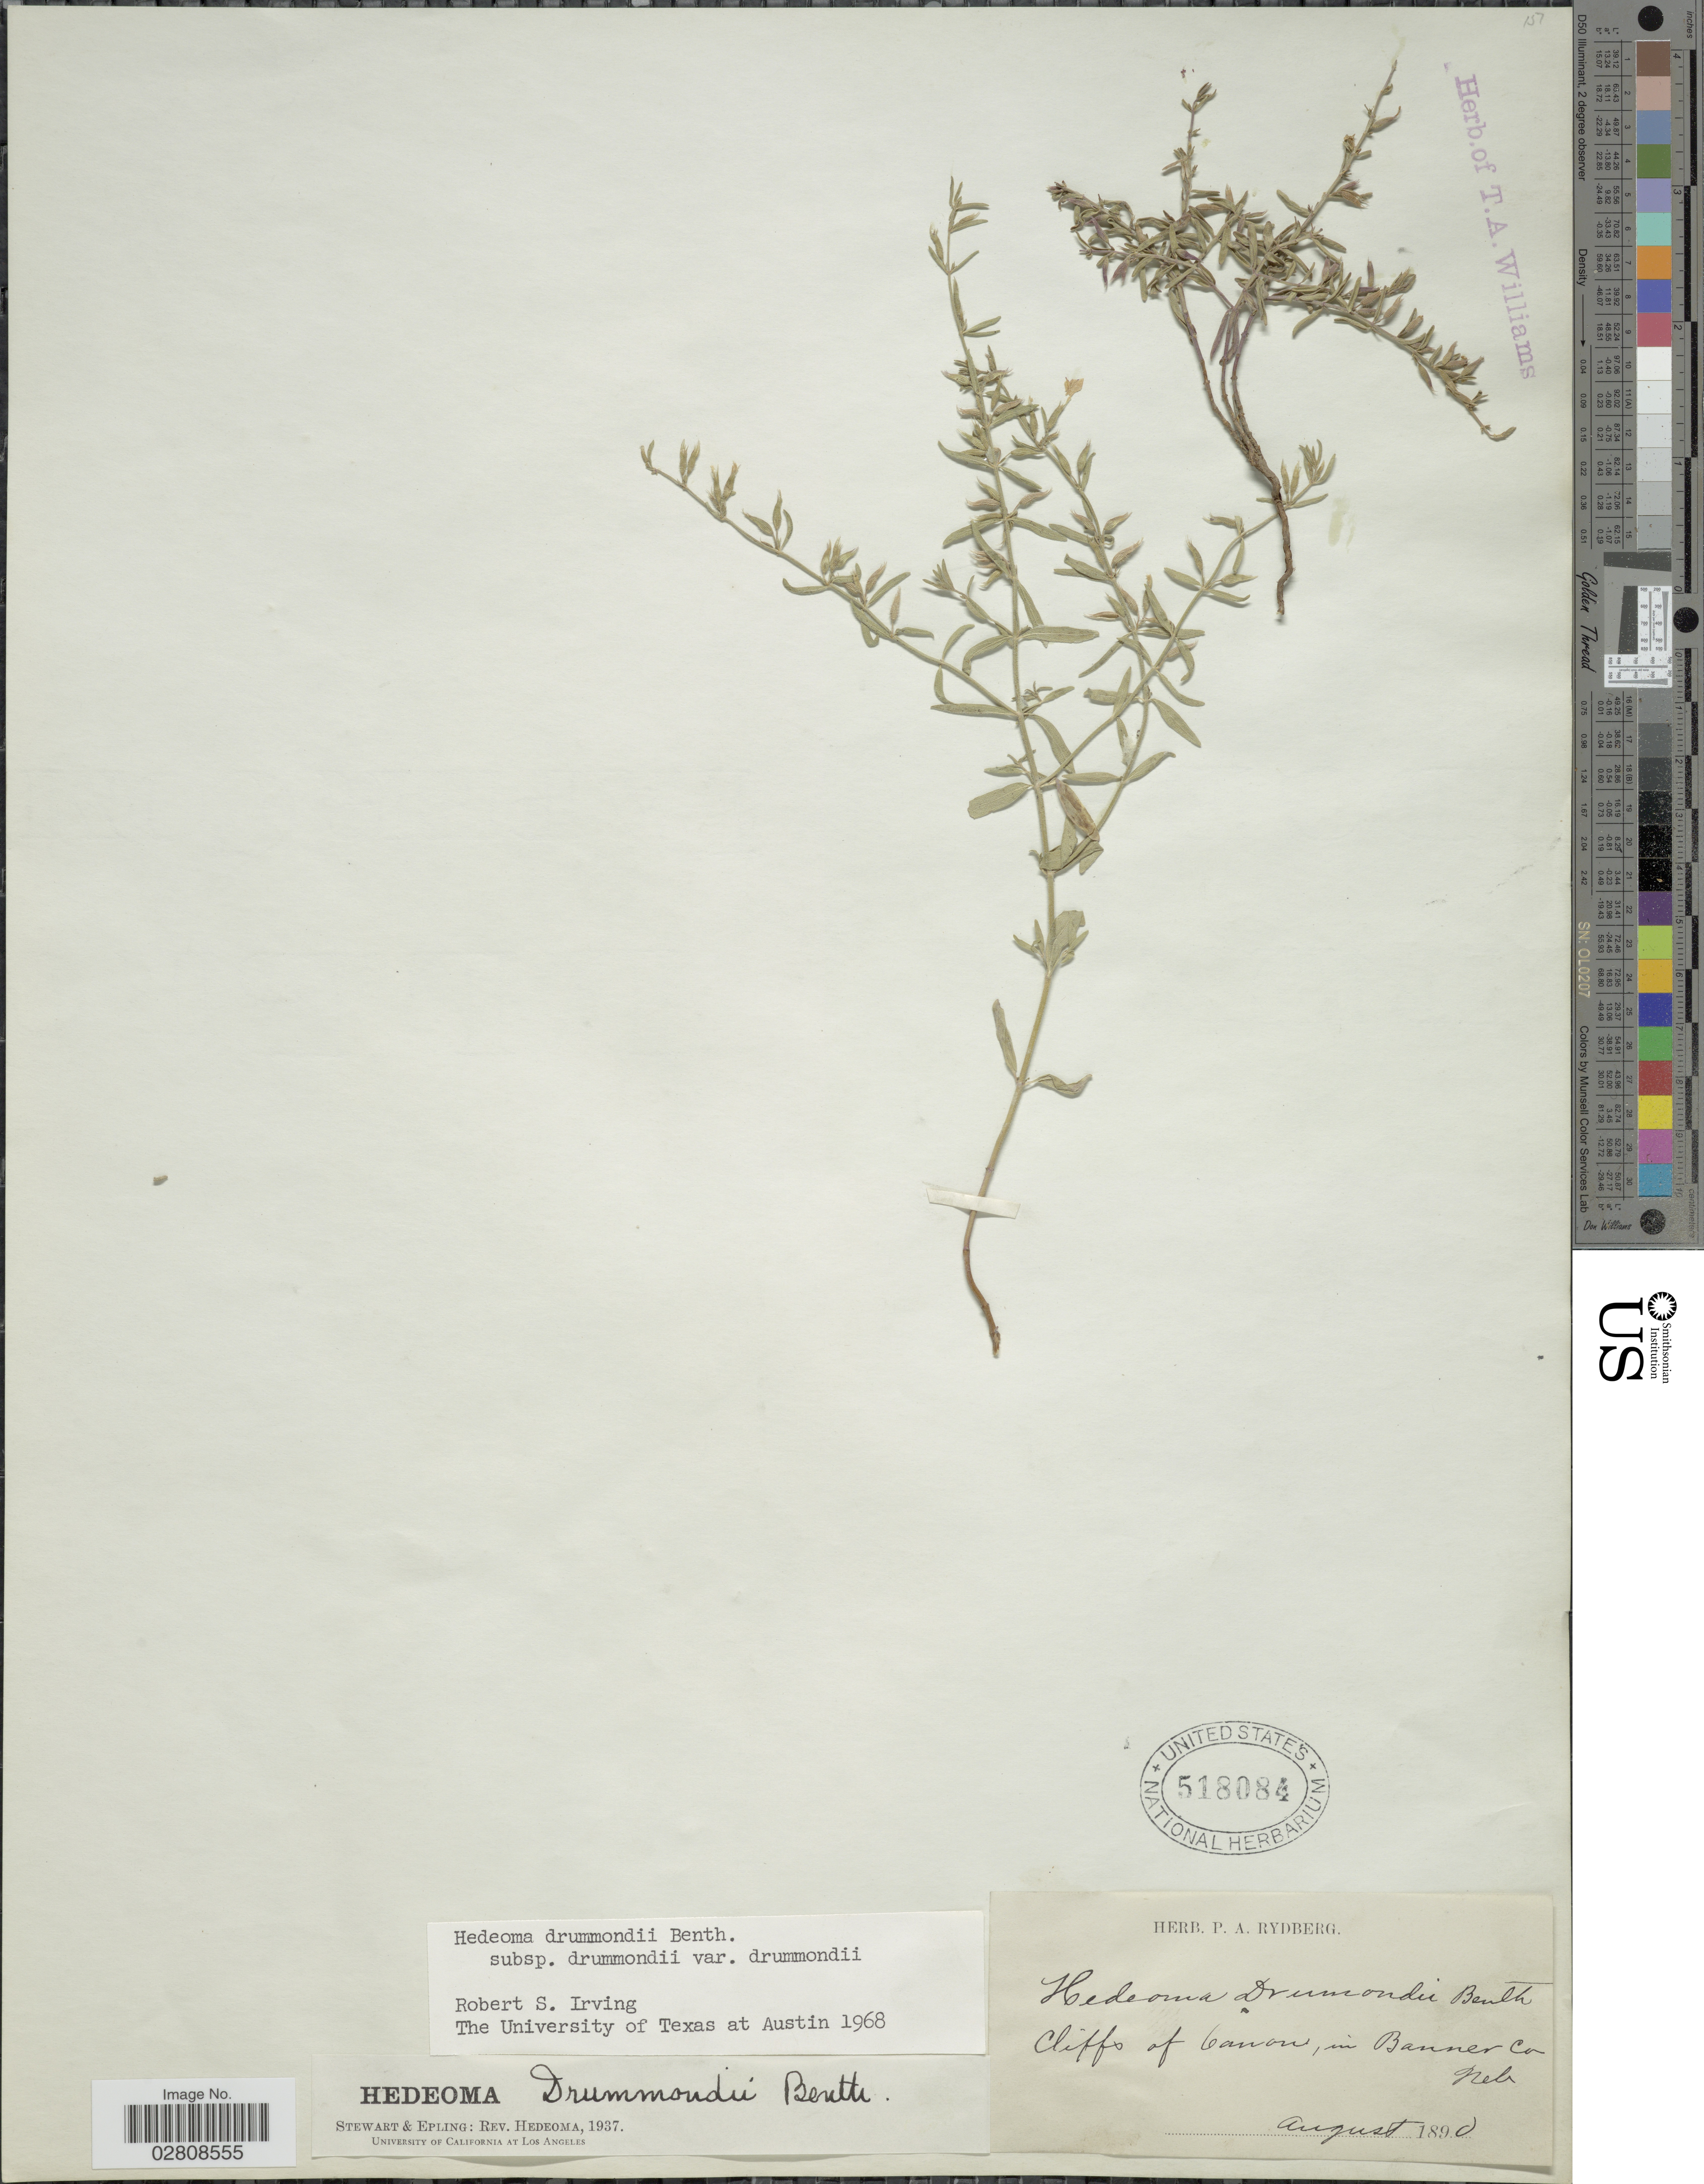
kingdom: Plantae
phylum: Tracheophyta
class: Magnoliopsida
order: Lamiales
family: Lamiaceae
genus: Hedeoma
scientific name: Hedeoma drummondii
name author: Benth.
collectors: ex herb. P. A. Rydberg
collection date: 1890-08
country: United States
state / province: Nebraska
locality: Cliffs of Canon, in Banner Co.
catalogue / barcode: US 518084